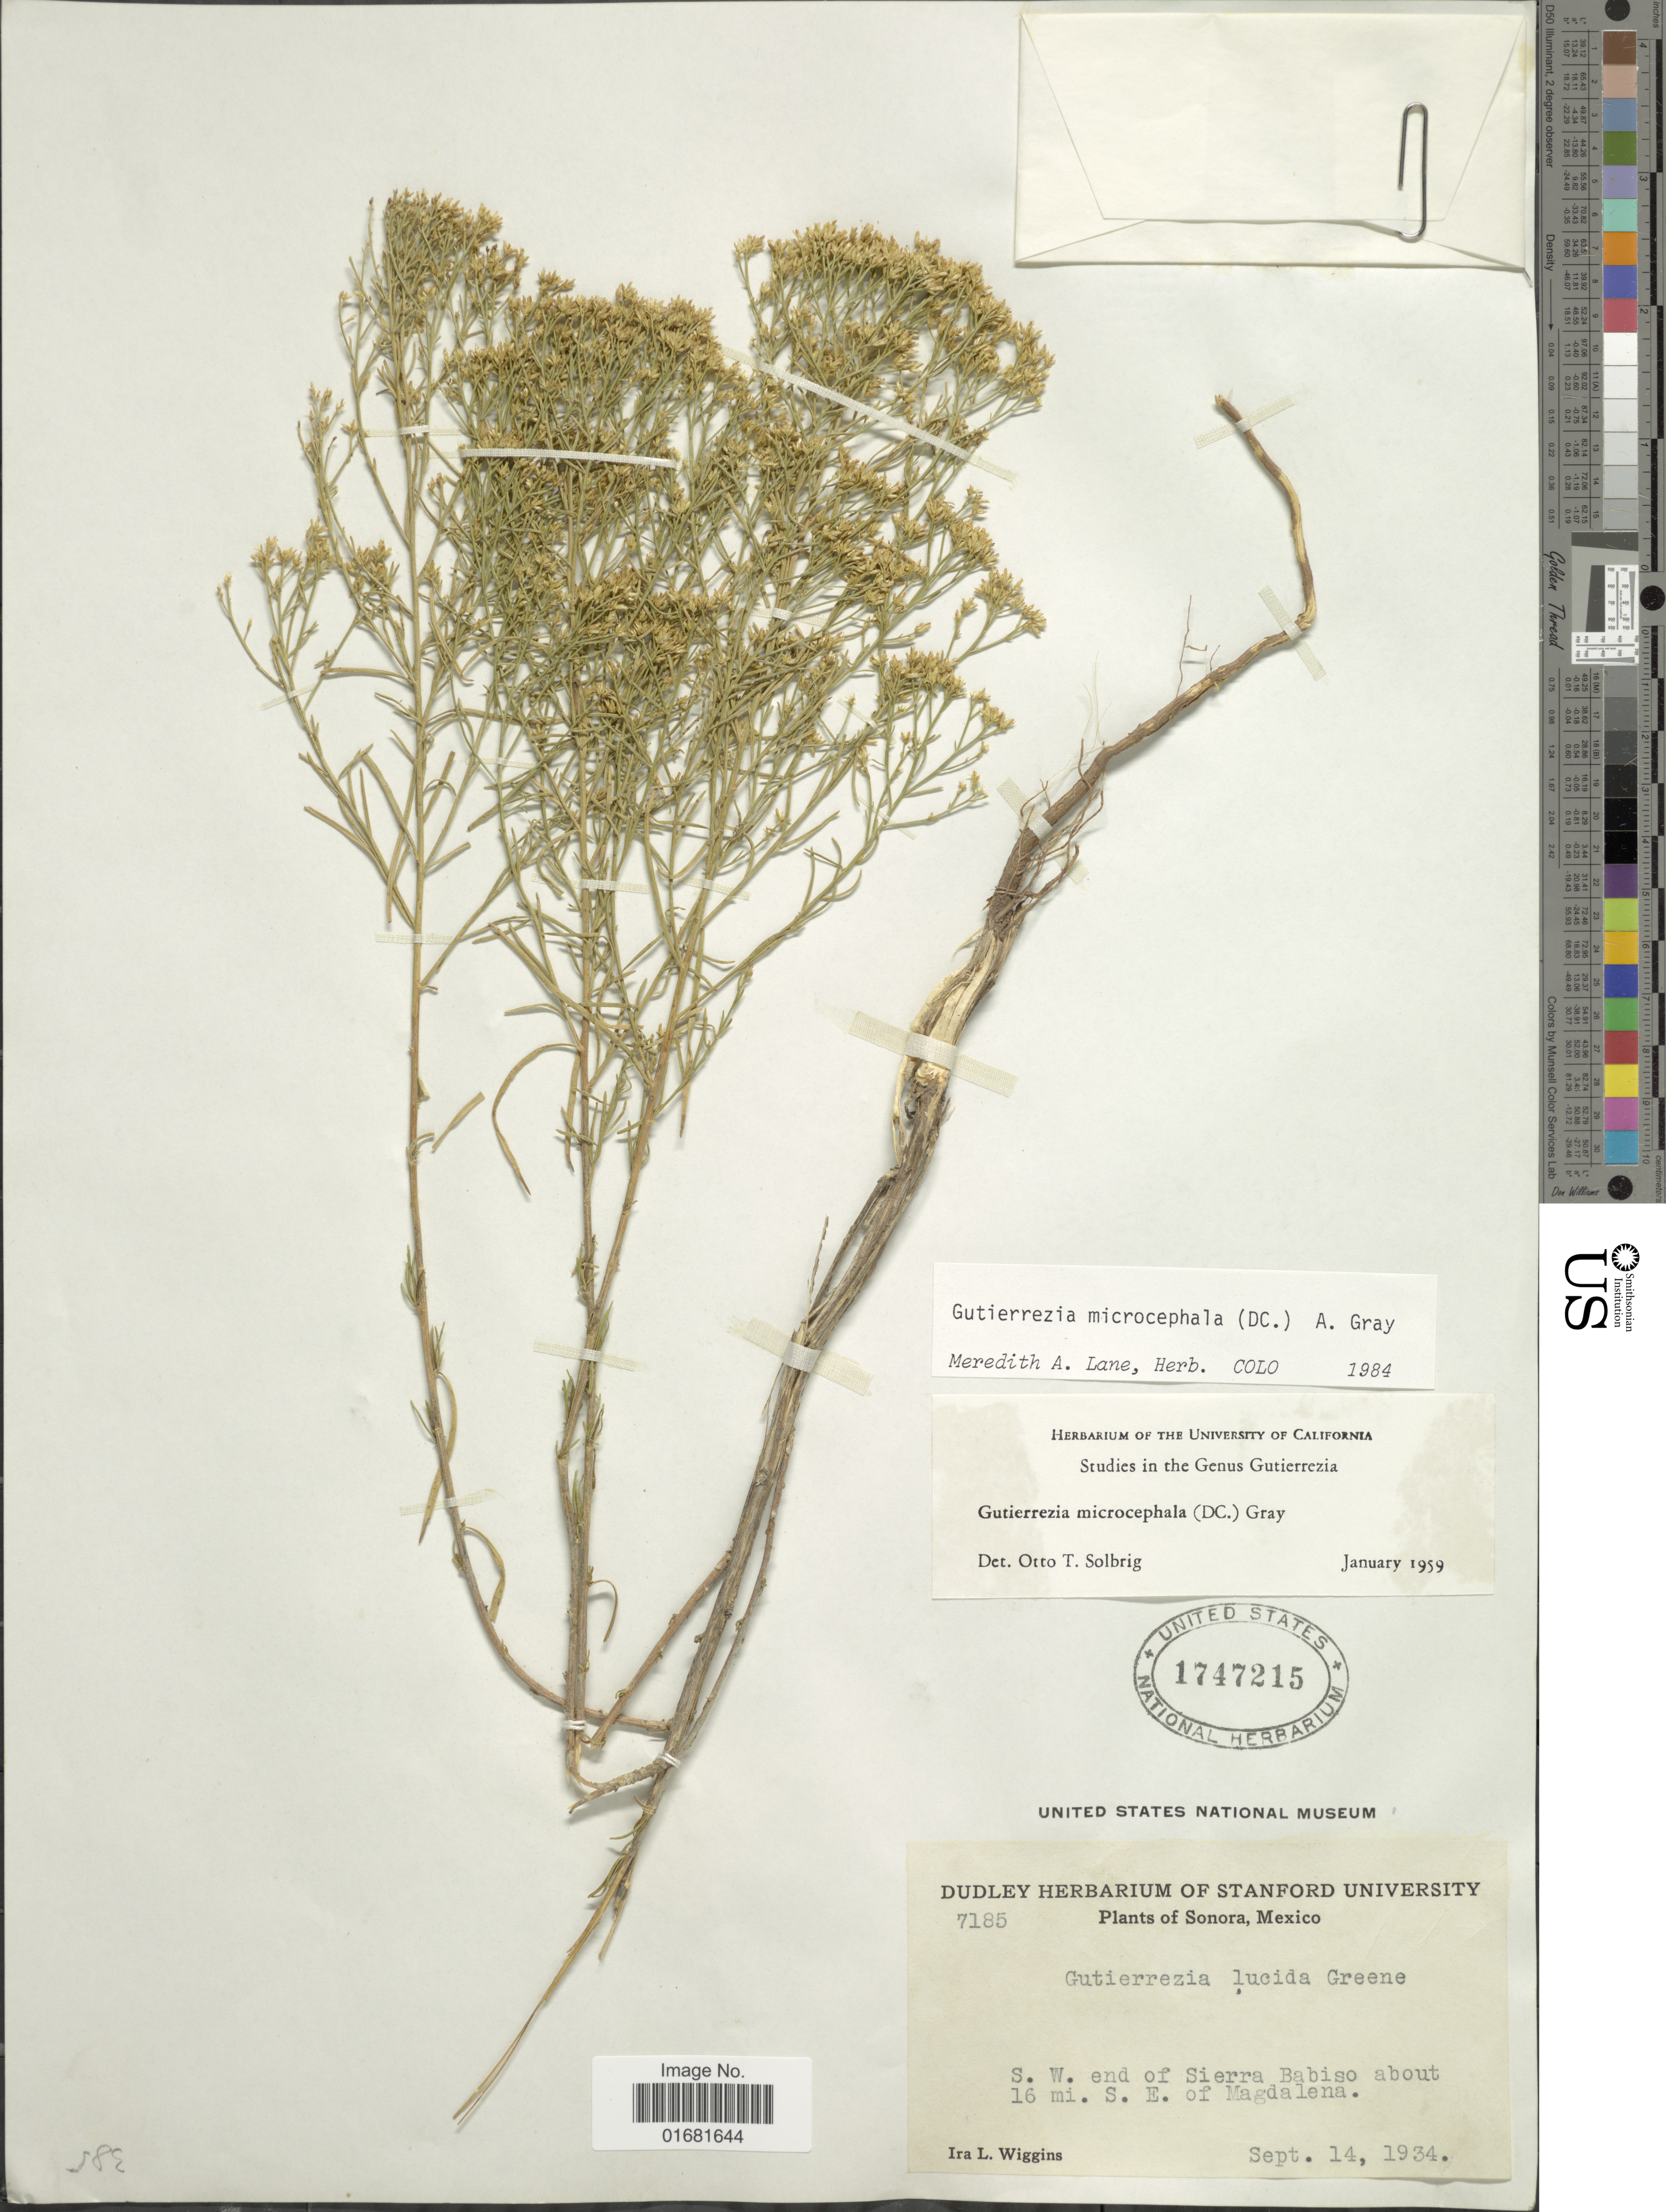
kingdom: Plantae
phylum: Tracheophyta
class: Magnoliopsida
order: Asterales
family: Asteraceae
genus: Gutierrezia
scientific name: Gutierrezia microcephala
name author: (DC.) A. Gray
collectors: I. L. Wiggins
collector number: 7185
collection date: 1934-09-14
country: Mexico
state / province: Sonora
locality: S. W. end of Sierra Babiso about 16 mi. S. E. of Magdalena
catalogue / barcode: US 1747215